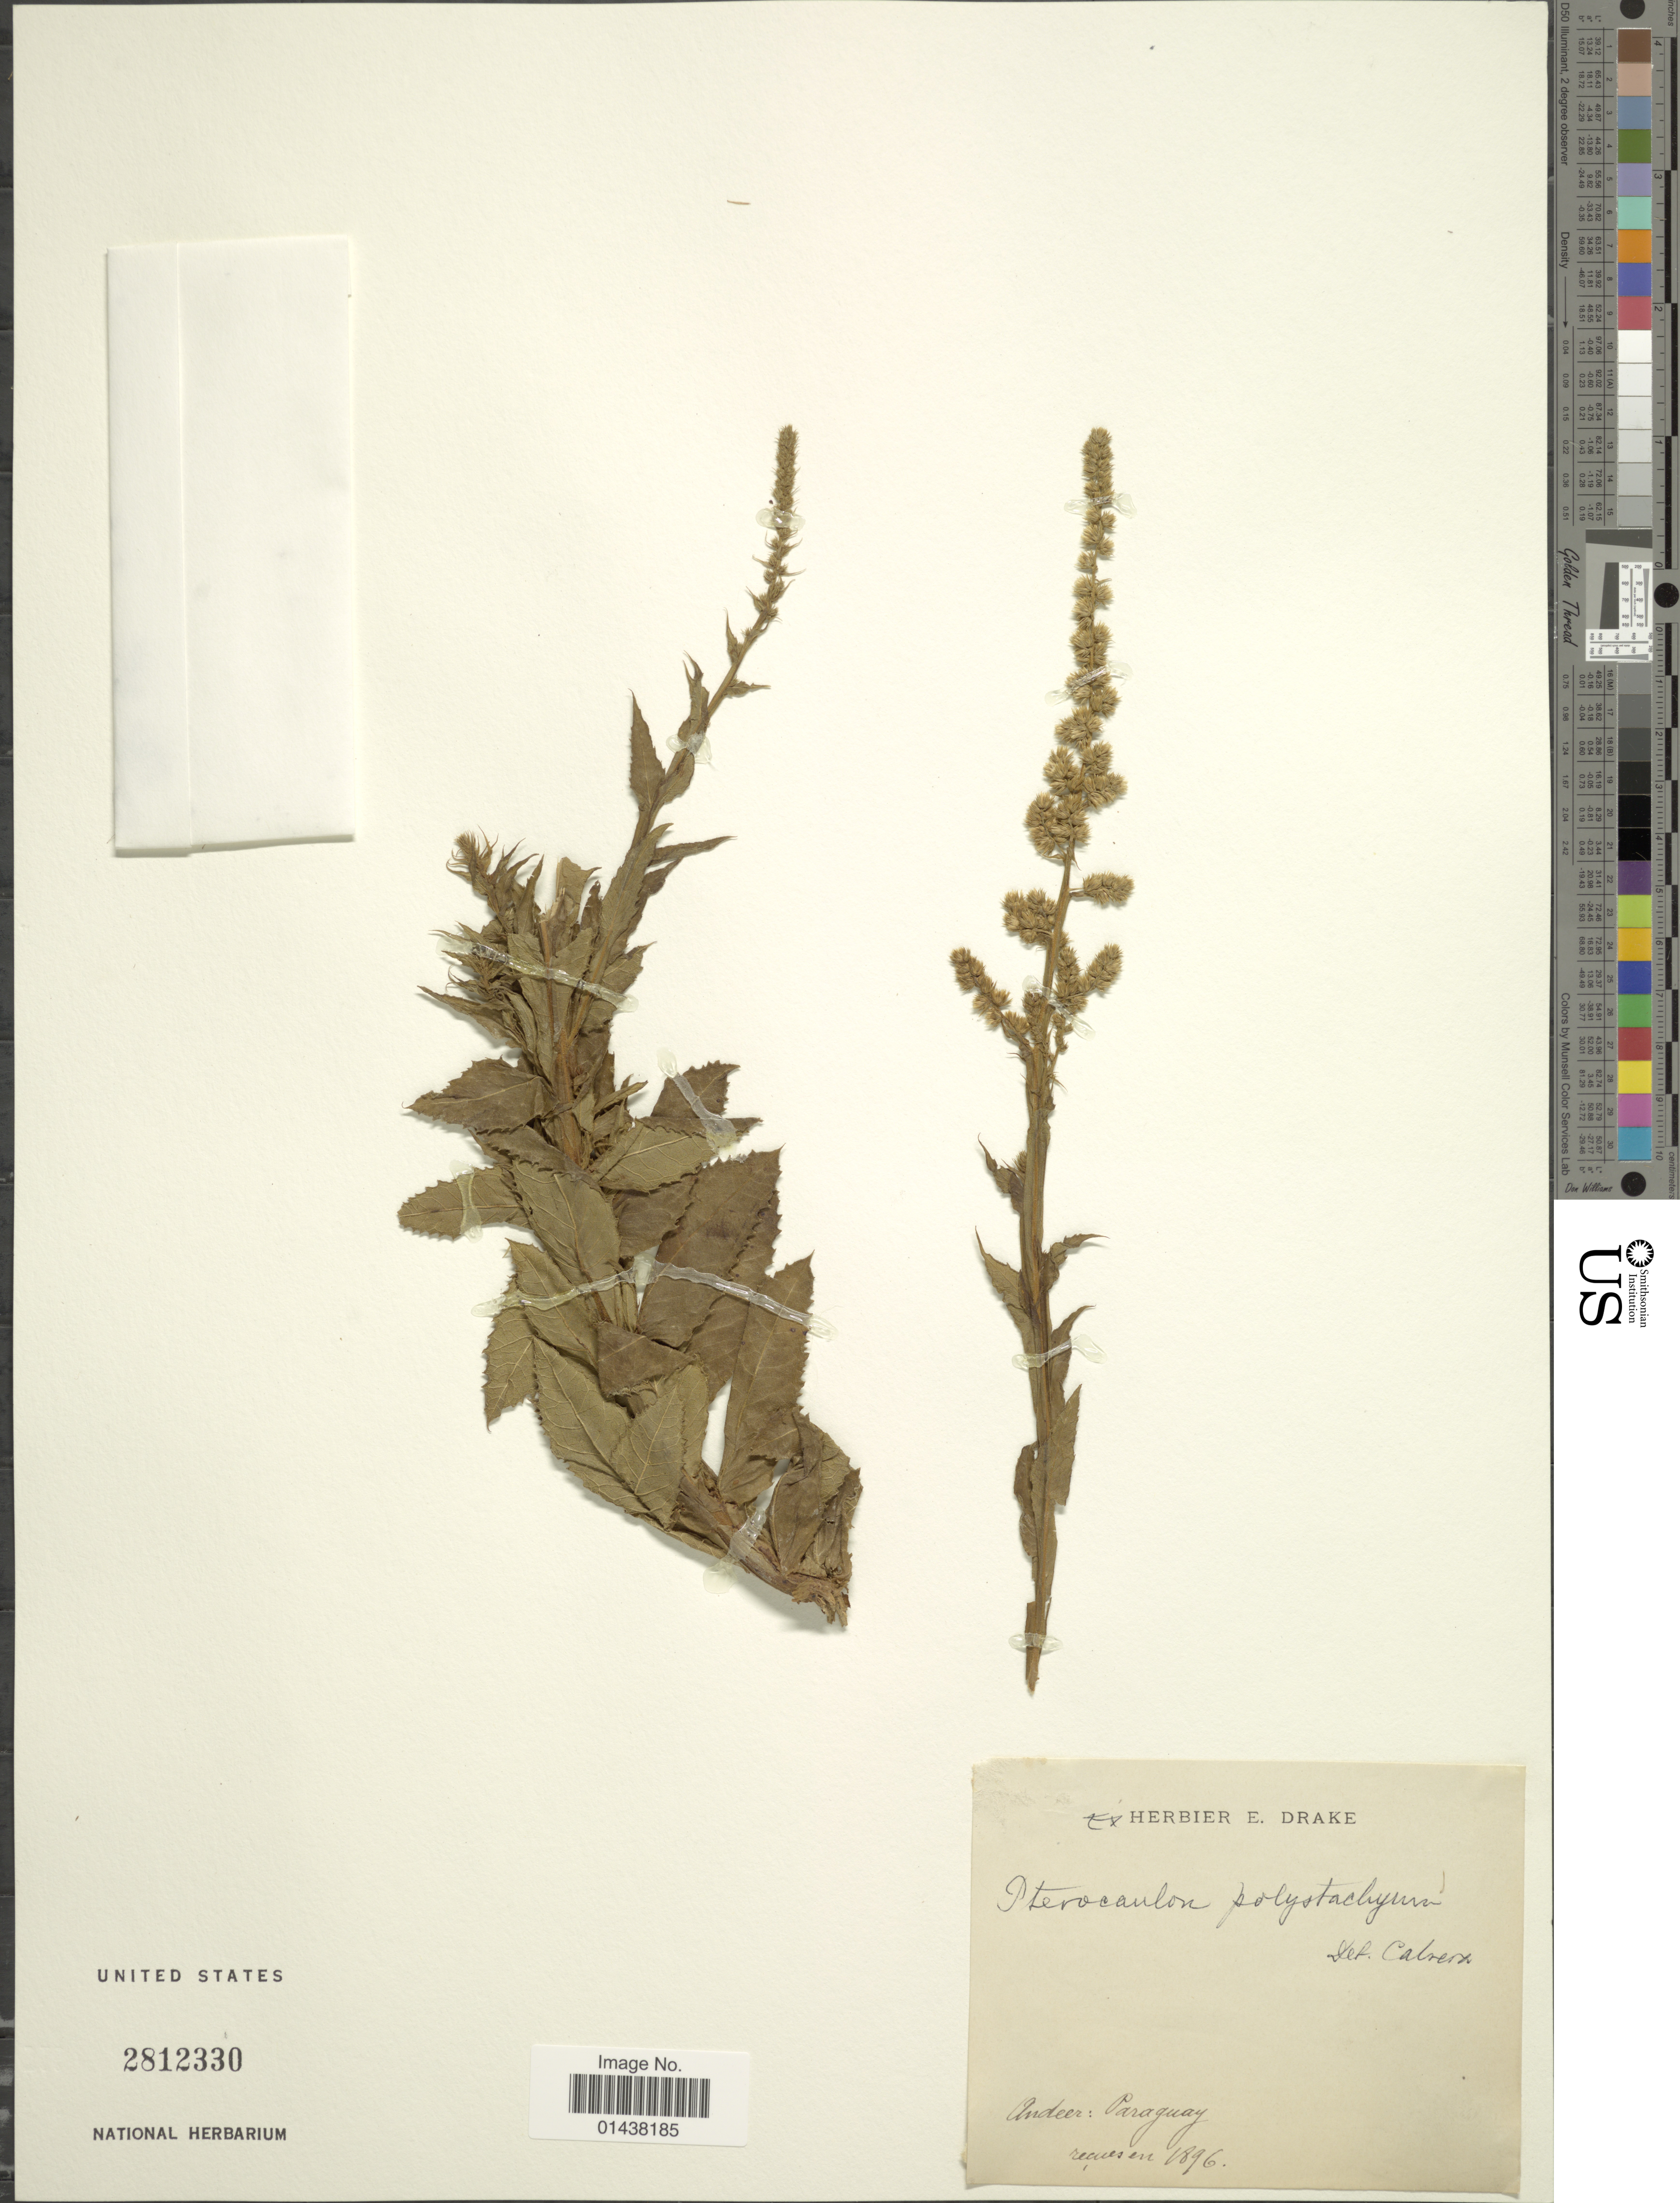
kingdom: Plantae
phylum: Tracheophyta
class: Magnoliopsida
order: Asterales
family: Asteraceae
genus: Pterocaulon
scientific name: Pterocaulon polystachyum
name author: DC.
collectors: ex herb. E. Drake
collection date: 1896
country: Paraguay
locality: Andeer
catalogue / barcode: US 2812330